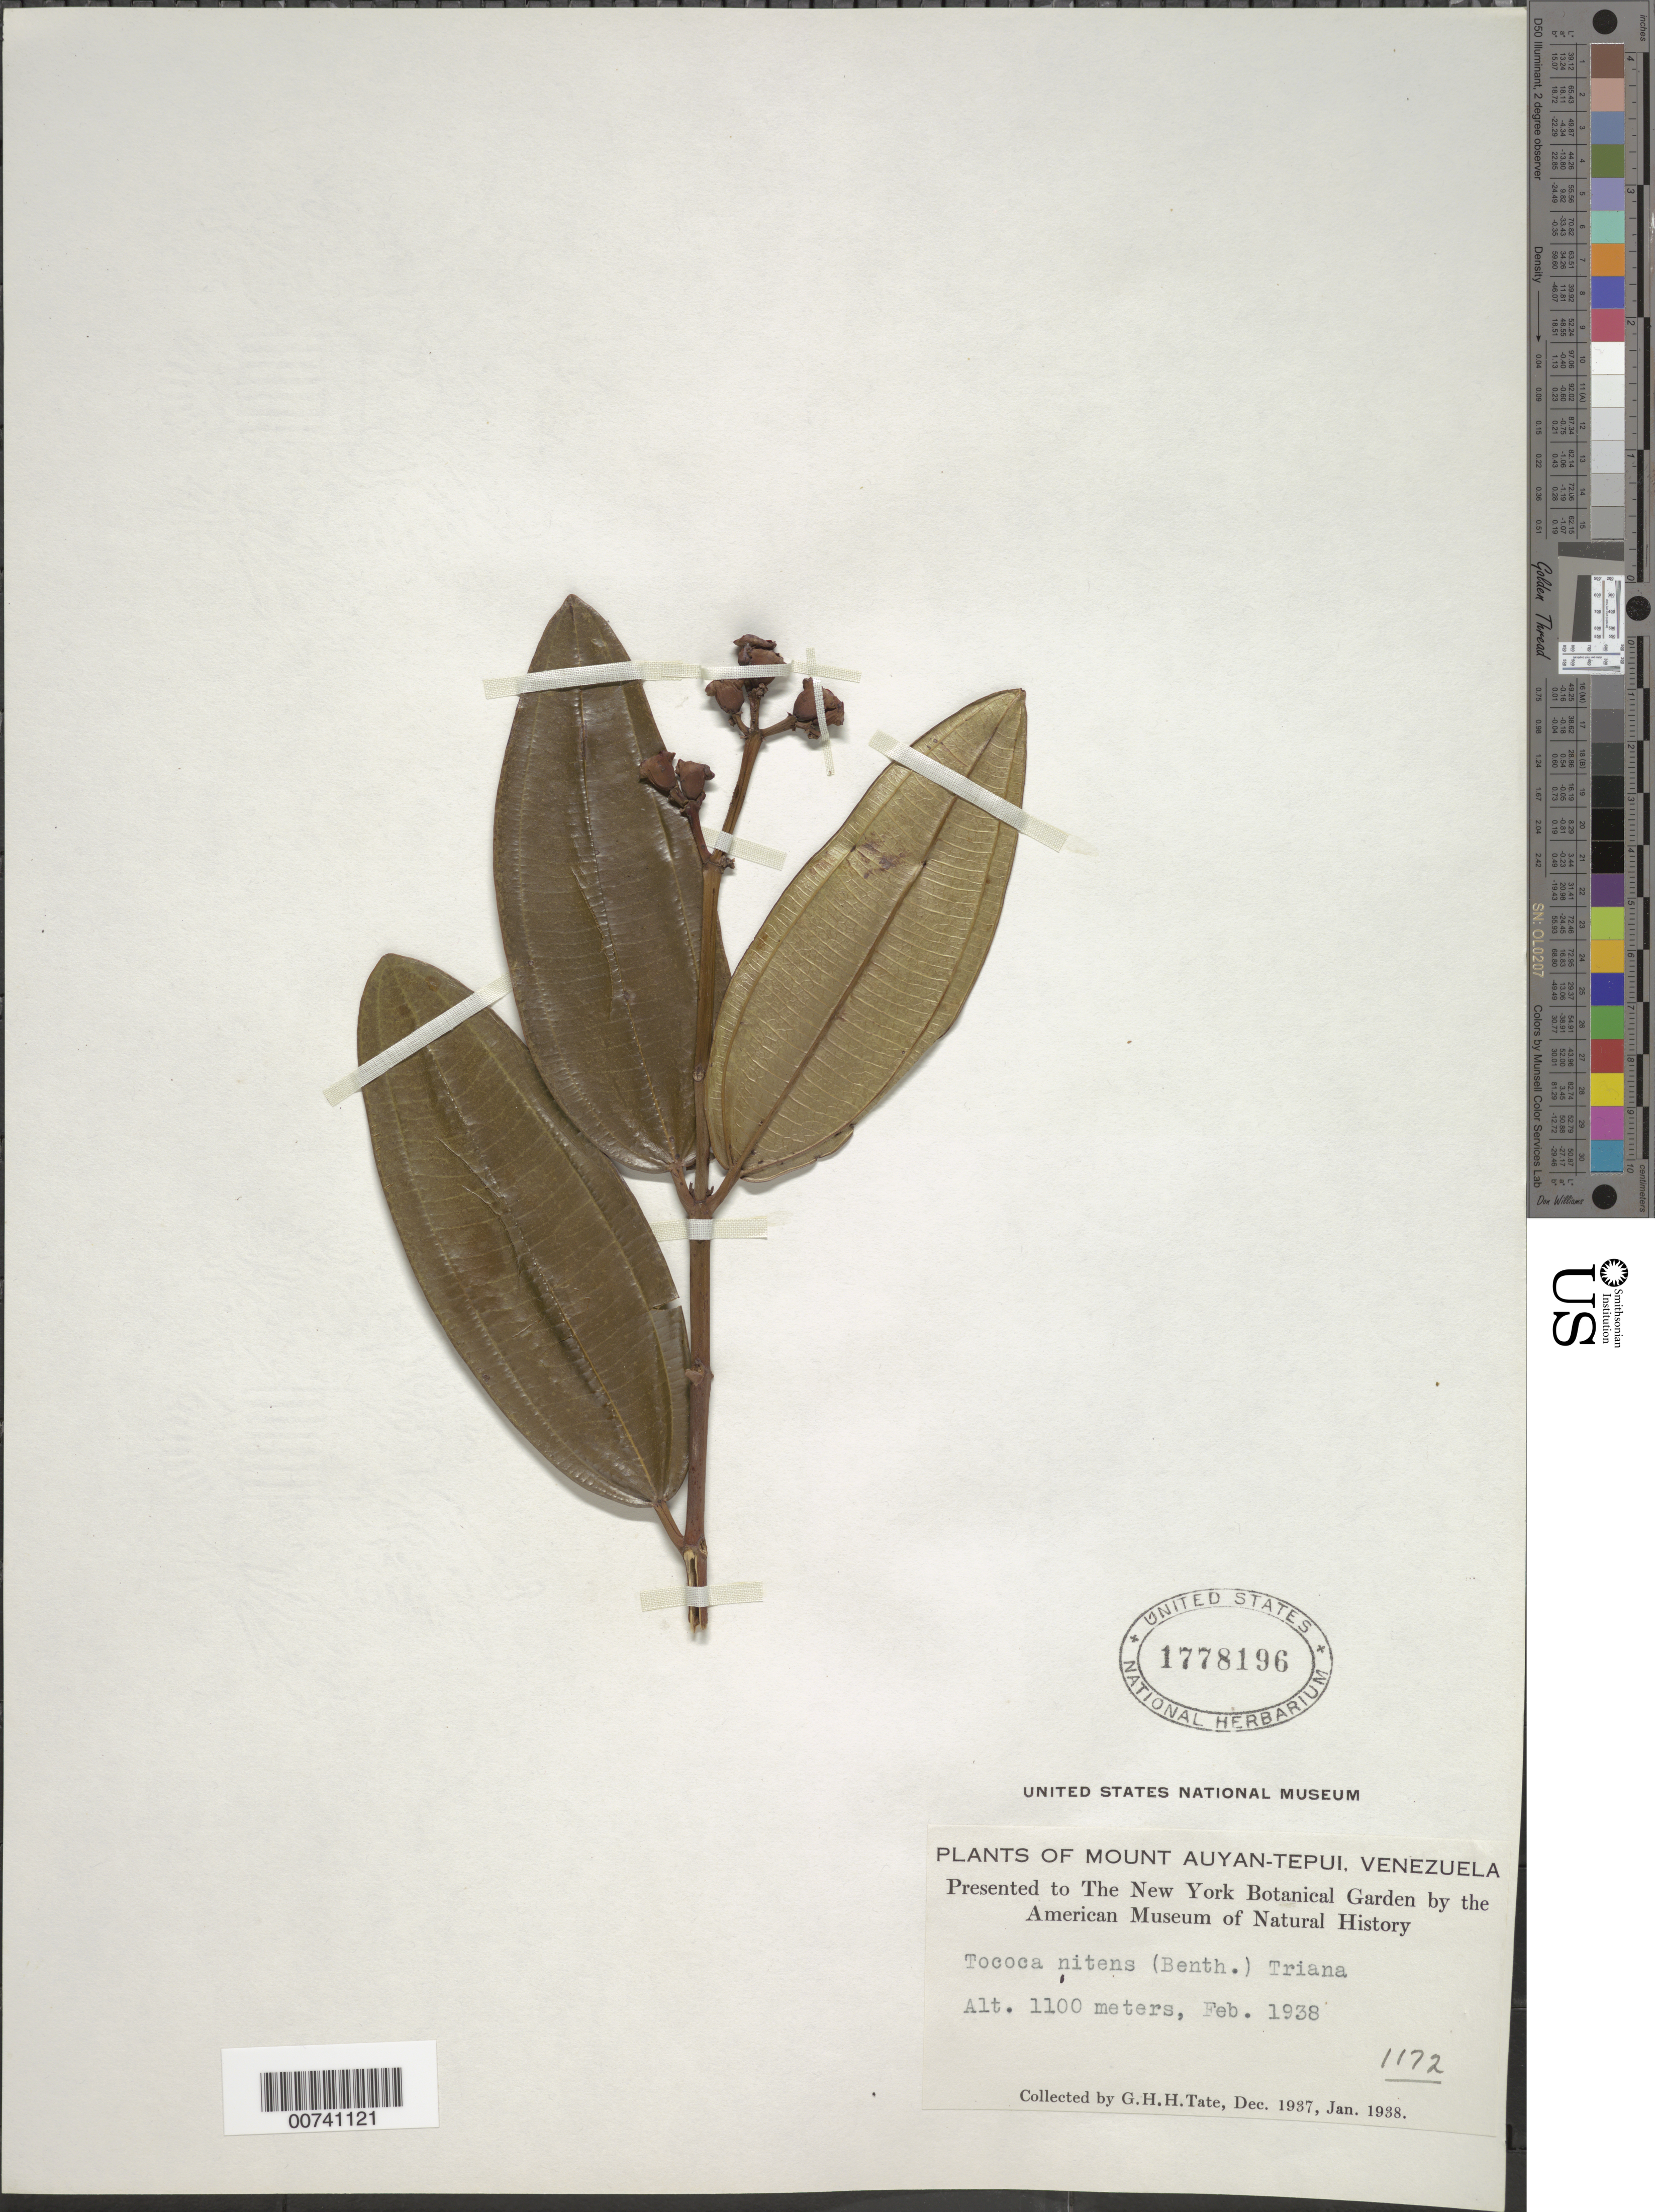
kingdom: Plantae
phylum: Tracheophyta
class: Magnoliopsida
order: Myrtales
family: Melastomataceae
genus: Tococa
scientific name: Tococa nitens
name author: (Benth.) Triana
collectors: G. H. H.Tate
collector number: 1172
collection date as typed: Dec-37 to Jan-38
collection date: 1937-12/1938-01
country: Venezuela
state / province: Bolívar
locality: Mt. Auyan-tepuí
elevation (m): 1100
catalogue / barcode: US 1778196